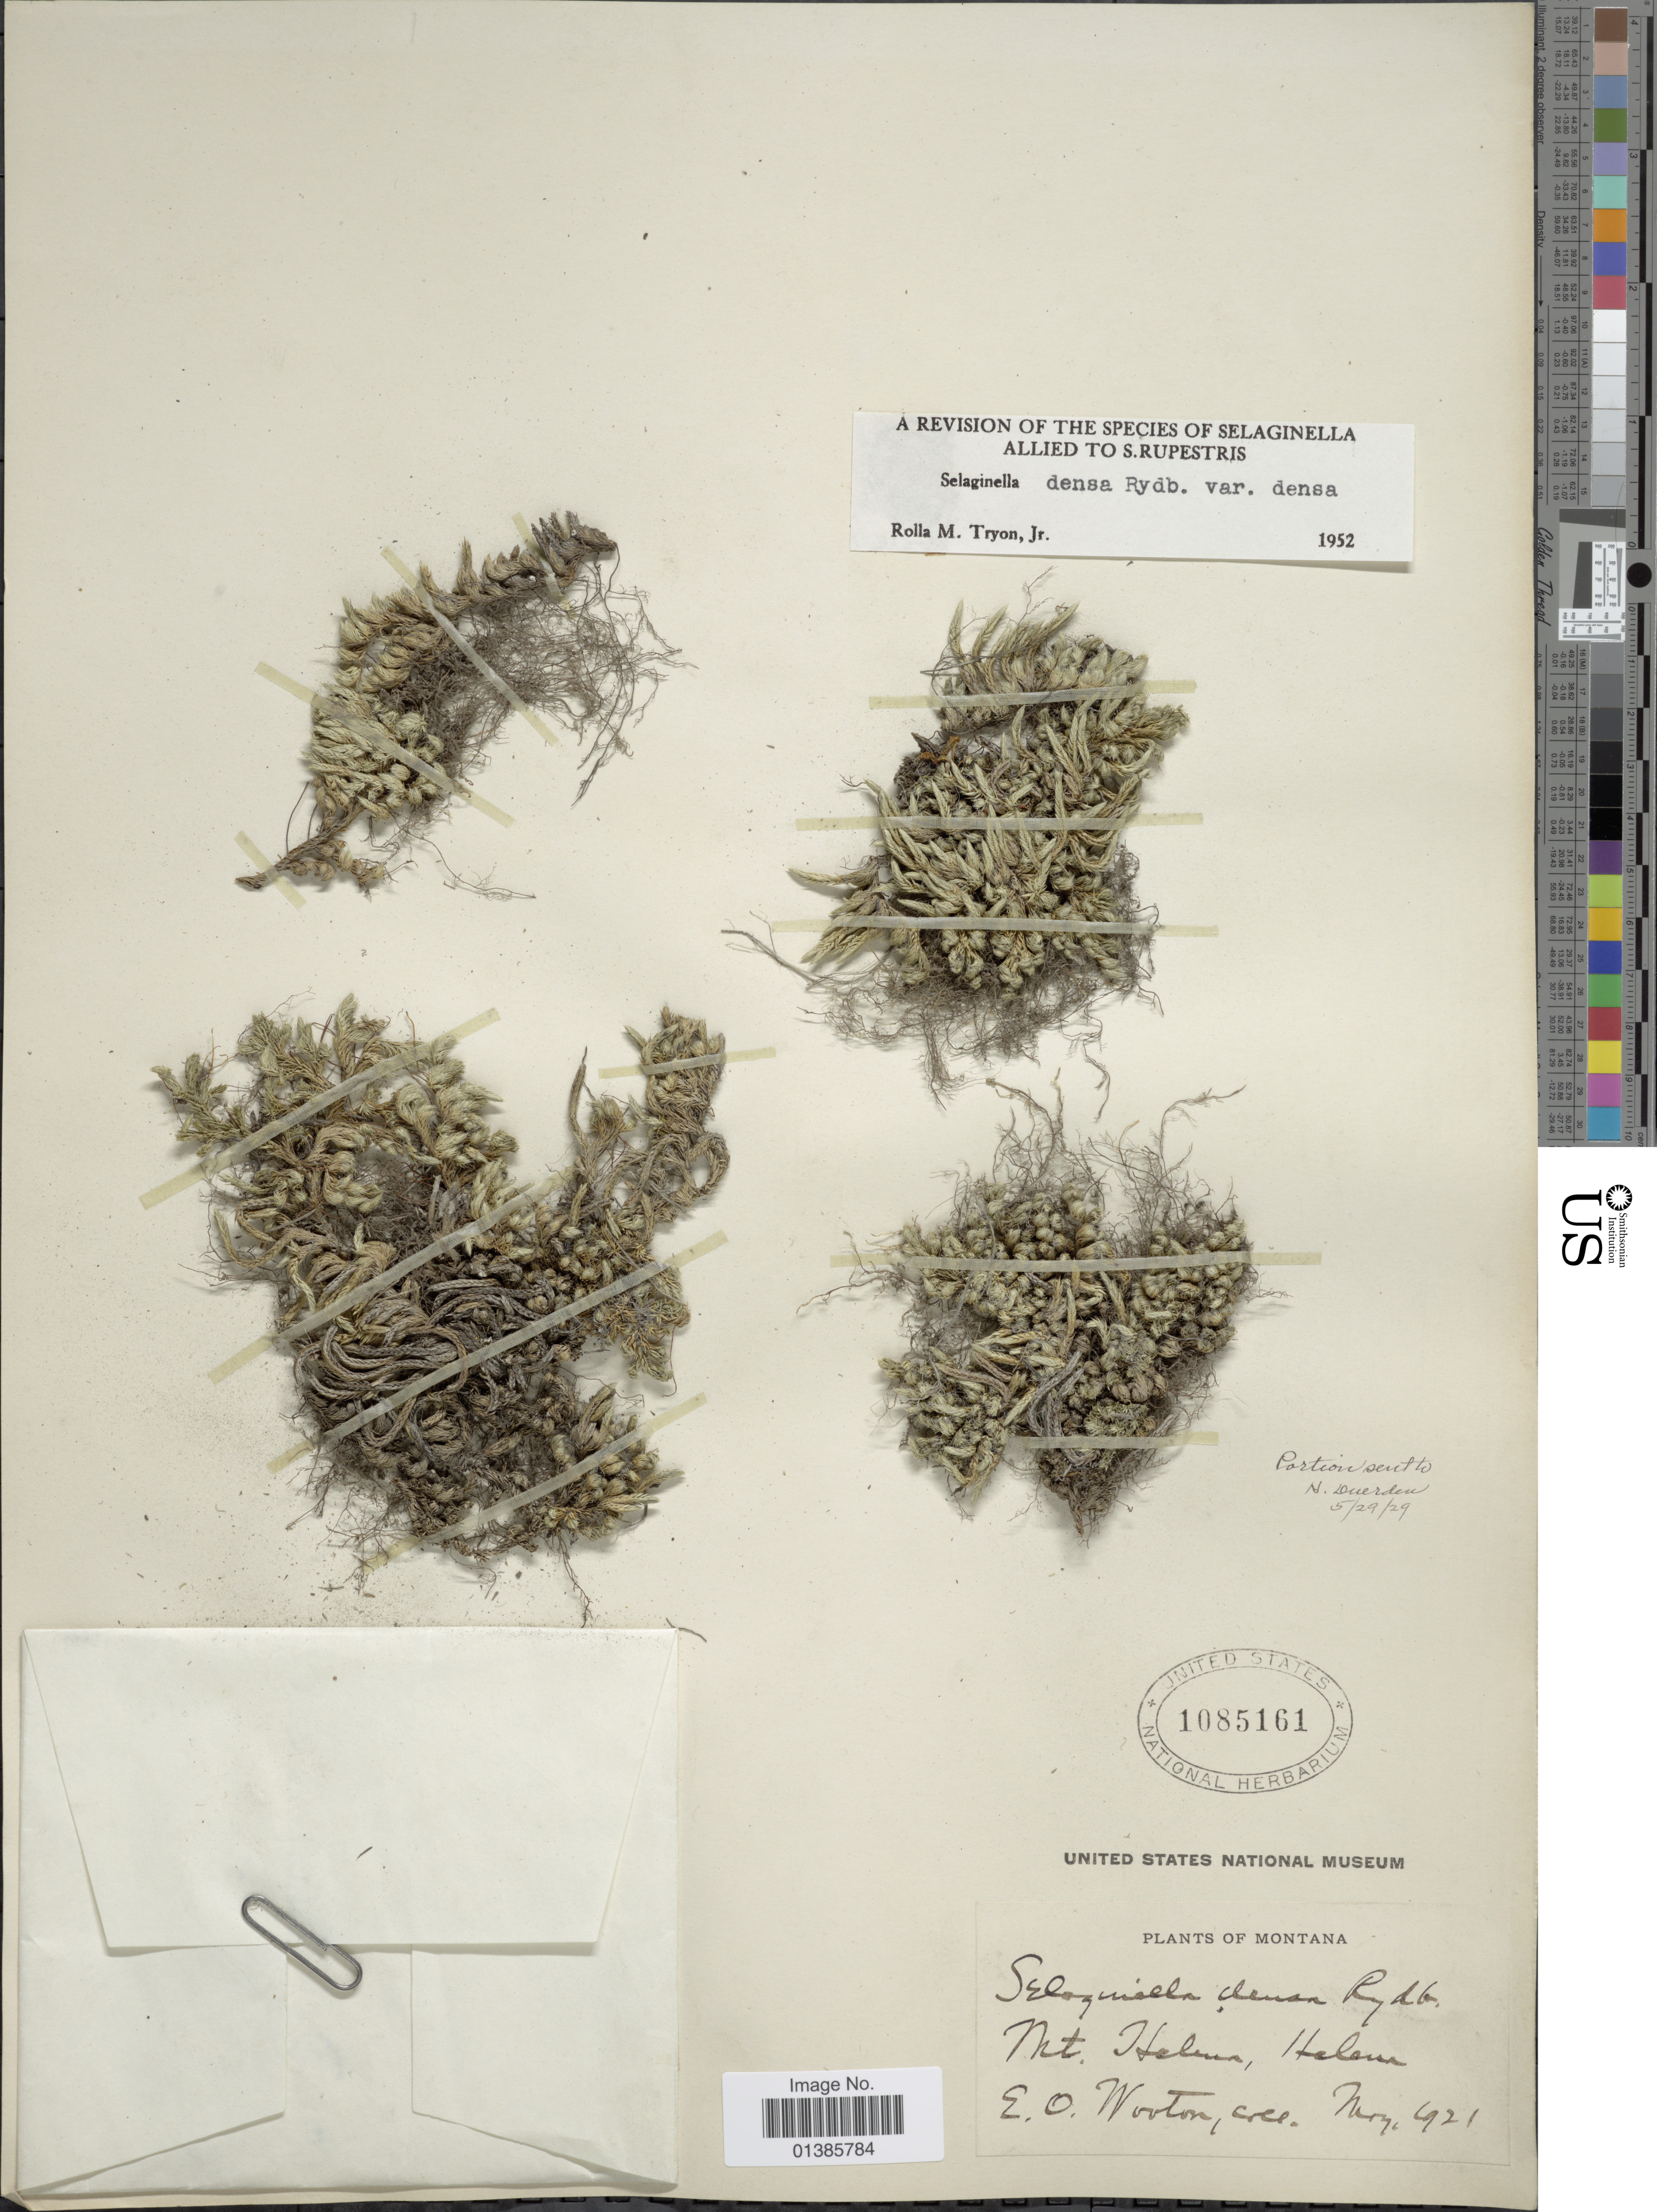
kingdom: Plantae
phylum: Tracheophyta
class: Lycopodiopsida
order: Selaginellales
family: Selaginellaceae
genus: Selaginella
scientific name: Selaginella densa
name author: Rydb.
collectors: E. O. Wooton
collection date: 1921-05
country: United States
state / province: Montana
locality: Mt. Helena, Helena.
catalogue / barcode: US 1085161